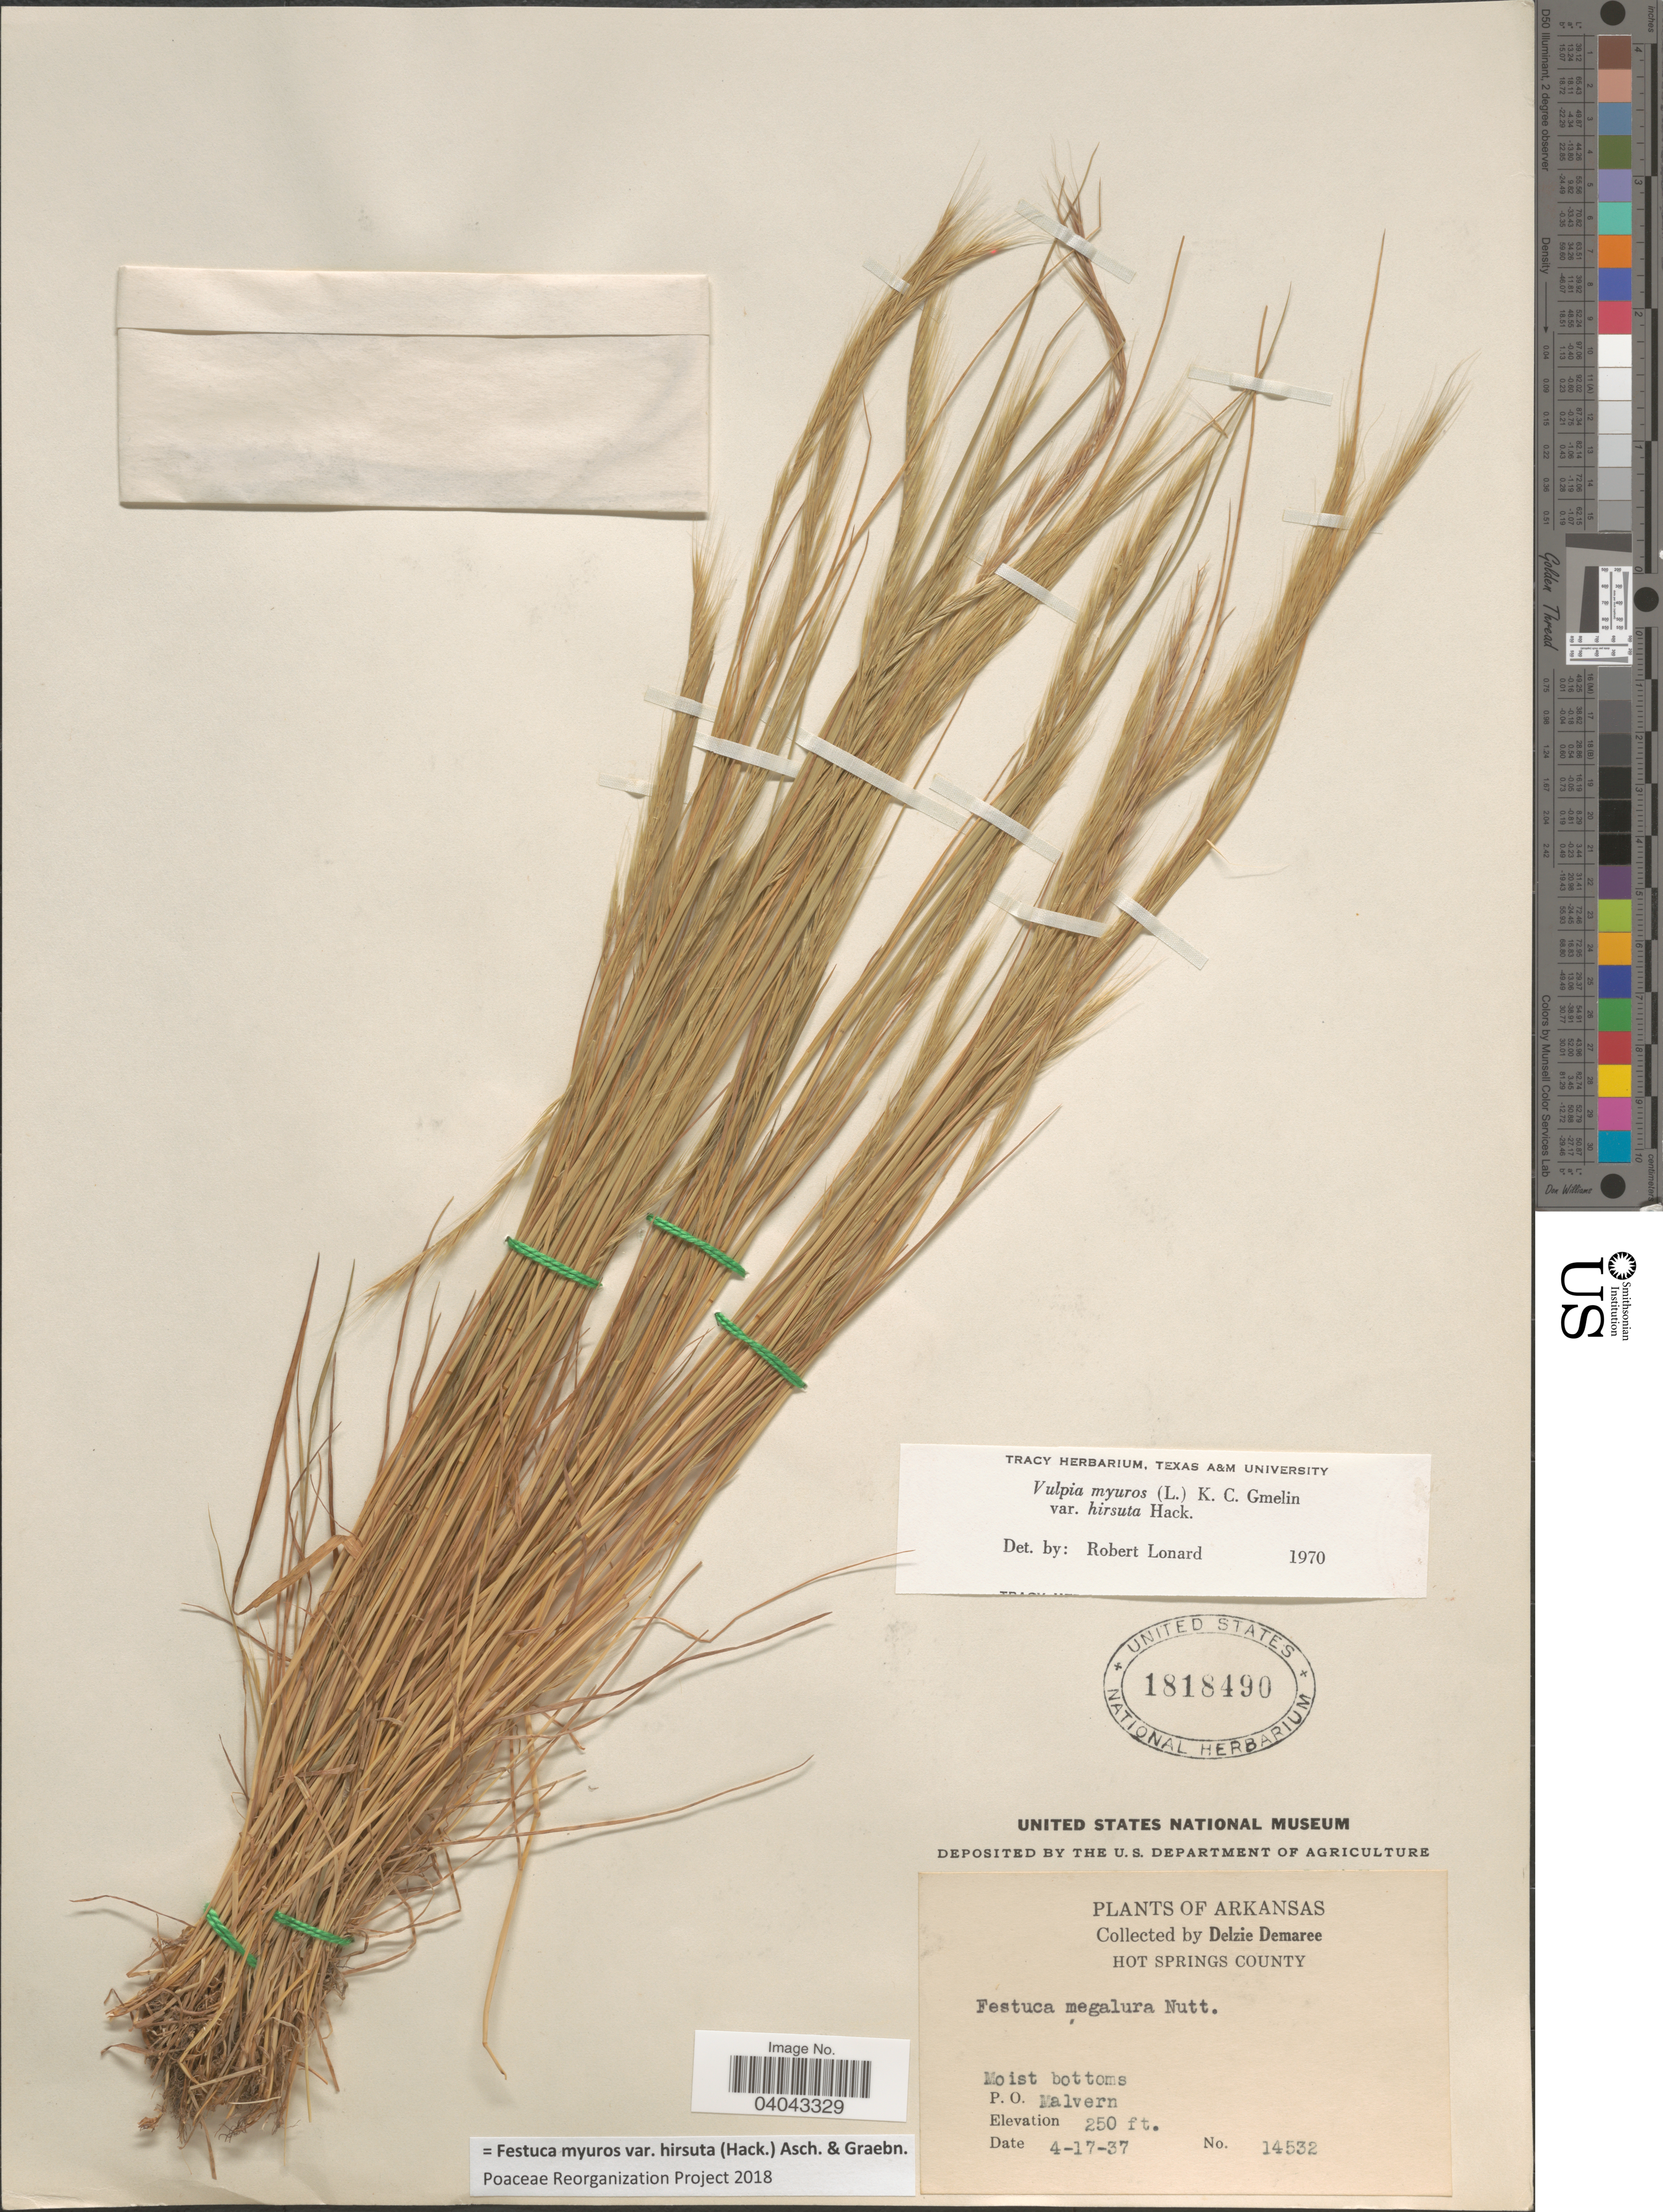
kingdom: Plantae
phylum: Tracheophyta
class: Liliopsida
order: Poales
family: Poaceae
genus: Festuca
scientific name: Festuca myuros var. hirsuta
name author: (Hack.) Asch. & Graebn.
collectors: D. Demaree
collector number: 14532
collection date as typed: Transcribed d/m/y: 17/4/37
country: United States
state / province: Arkansas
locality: Hot Springs County. Moist bottoms. P.O. Malvern.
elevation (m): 76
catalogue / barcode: US 1818490